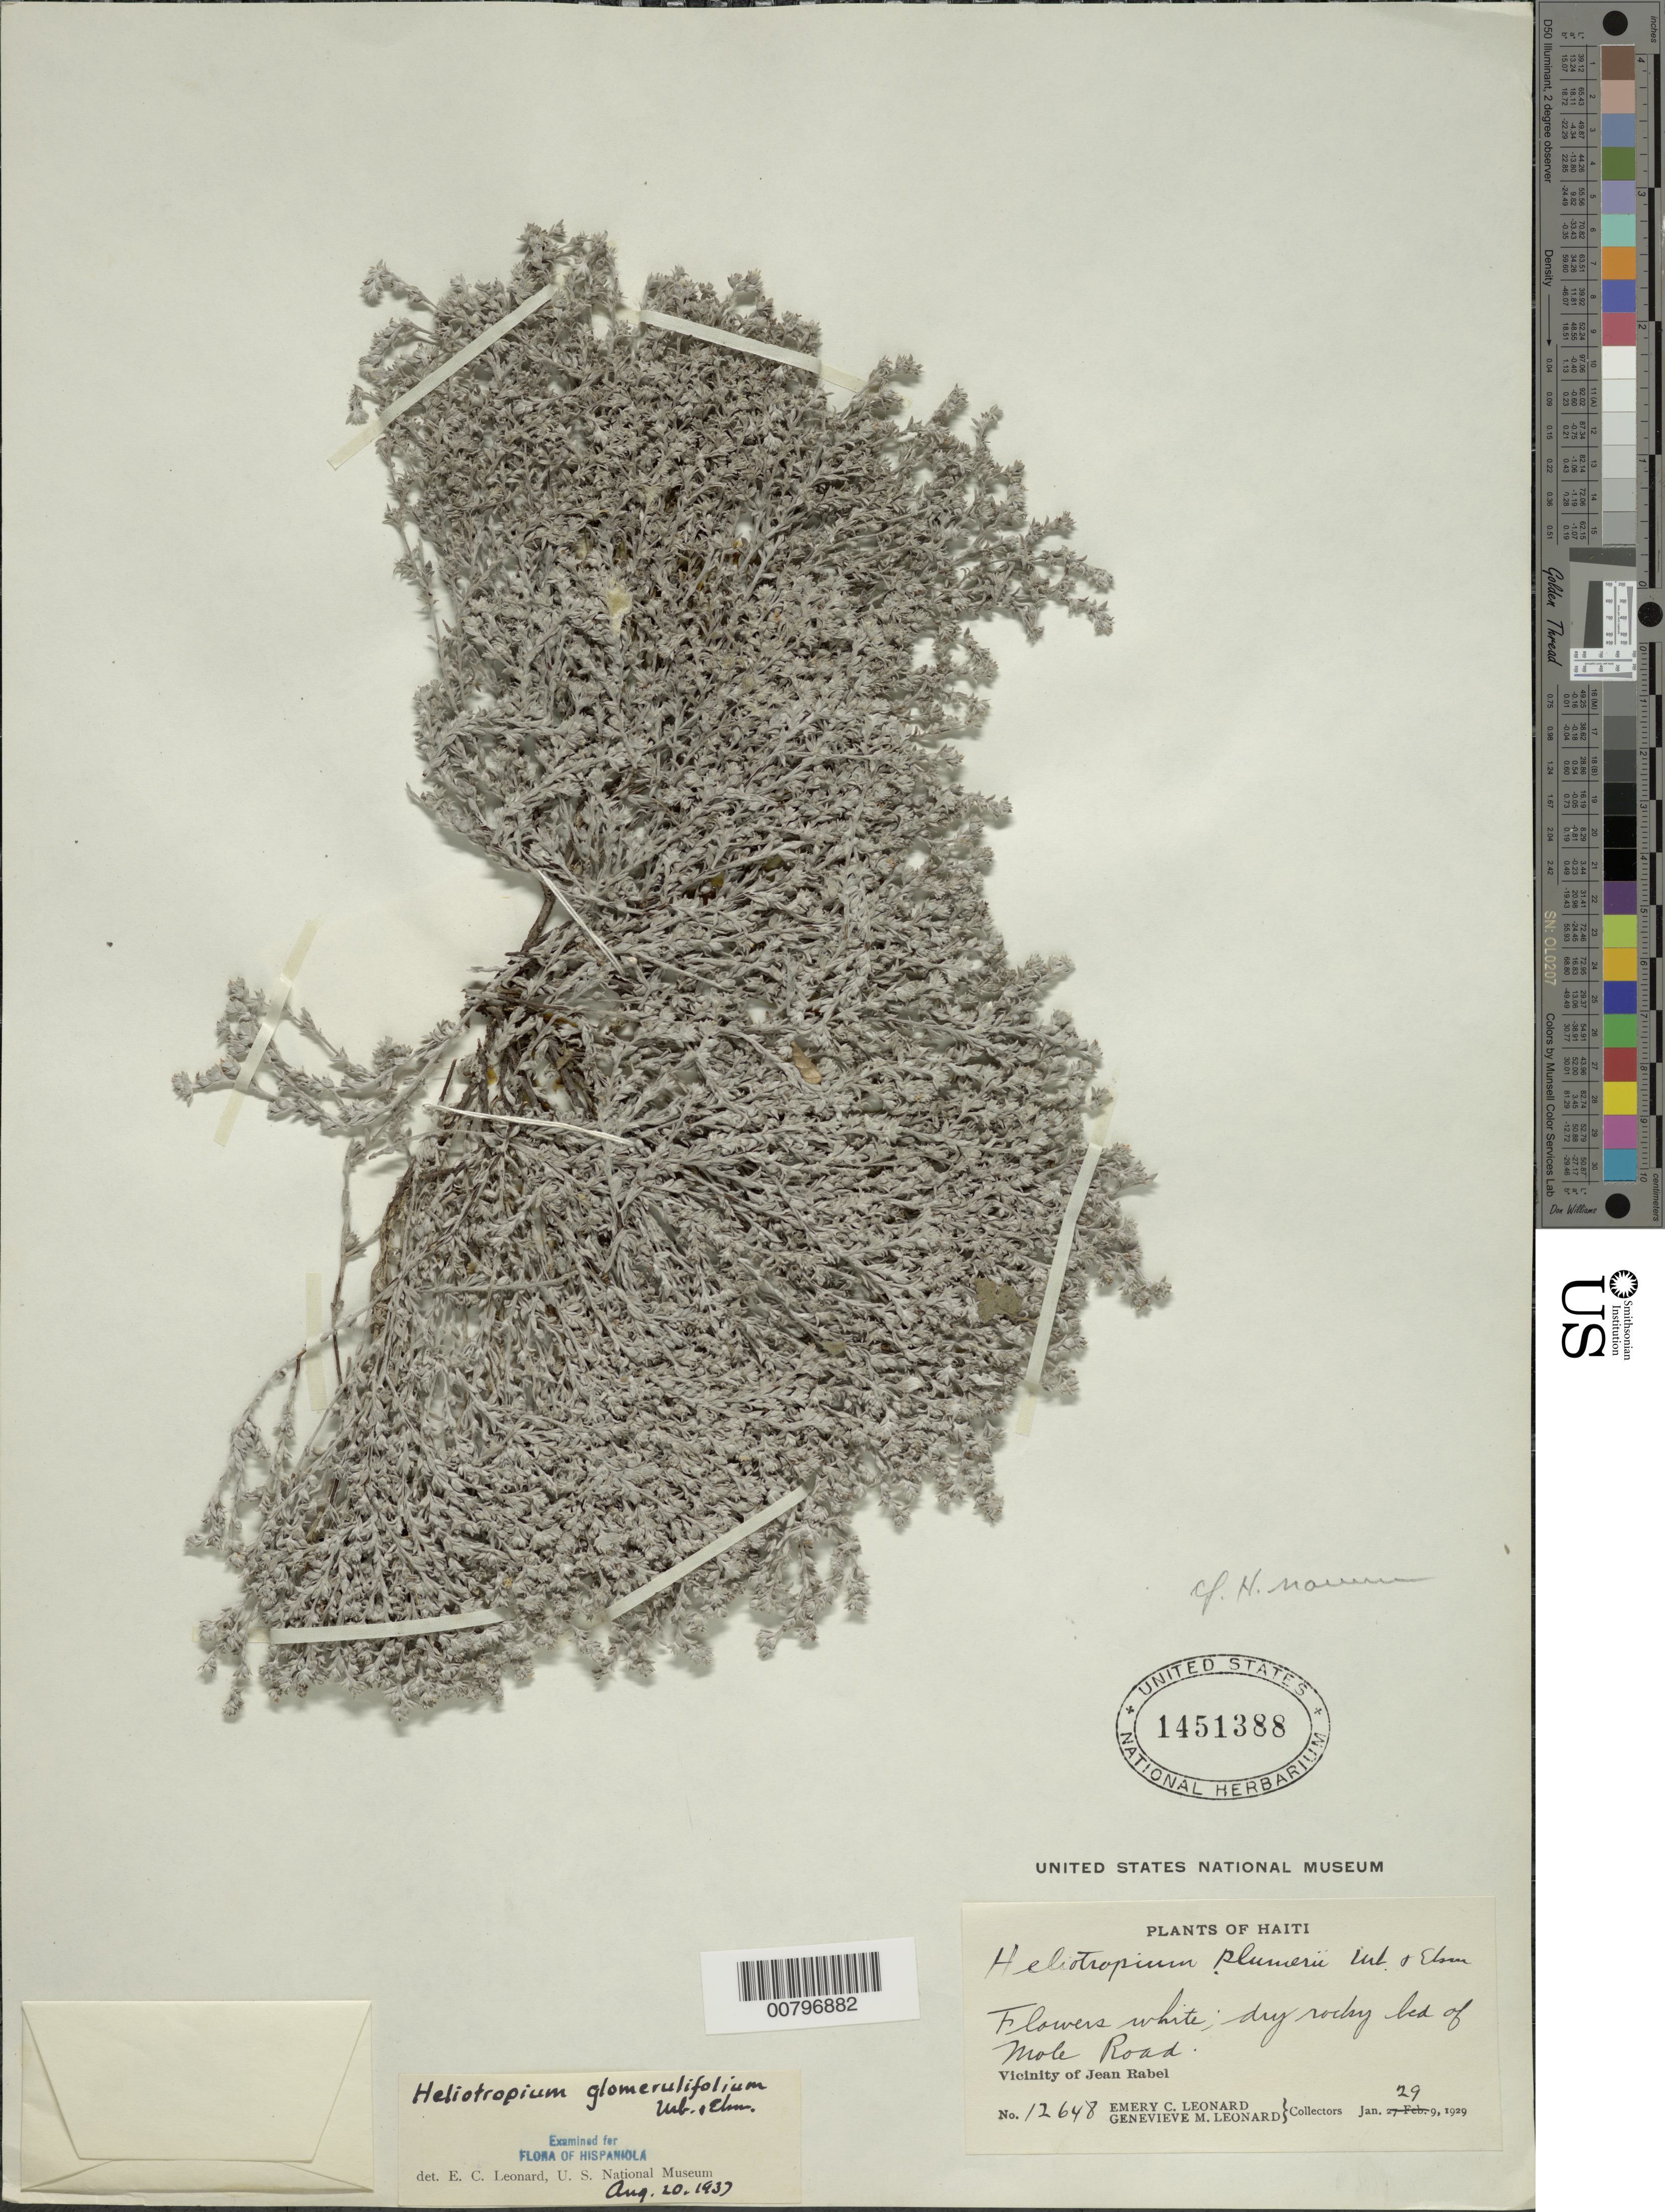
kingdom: Plantae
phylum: Tracheophyta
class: Magnoliopsida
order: Boraginales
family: Heliotropiaceae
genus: Heliotropium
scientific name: Heliotropium glomerulifolium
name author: Urb. & Ekman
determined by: Leonard, Emery C., (US)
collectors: E. C. Leonard & G. M. Leonard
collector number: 12648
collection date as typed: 29 Jan 1929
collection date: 1929-01-29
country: Haiti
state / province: Nord-Ouest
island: Hispaniola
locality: Vicinity of Jean Rabel, Mole Road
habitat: Dry rocky bed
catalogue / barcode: US 1451388